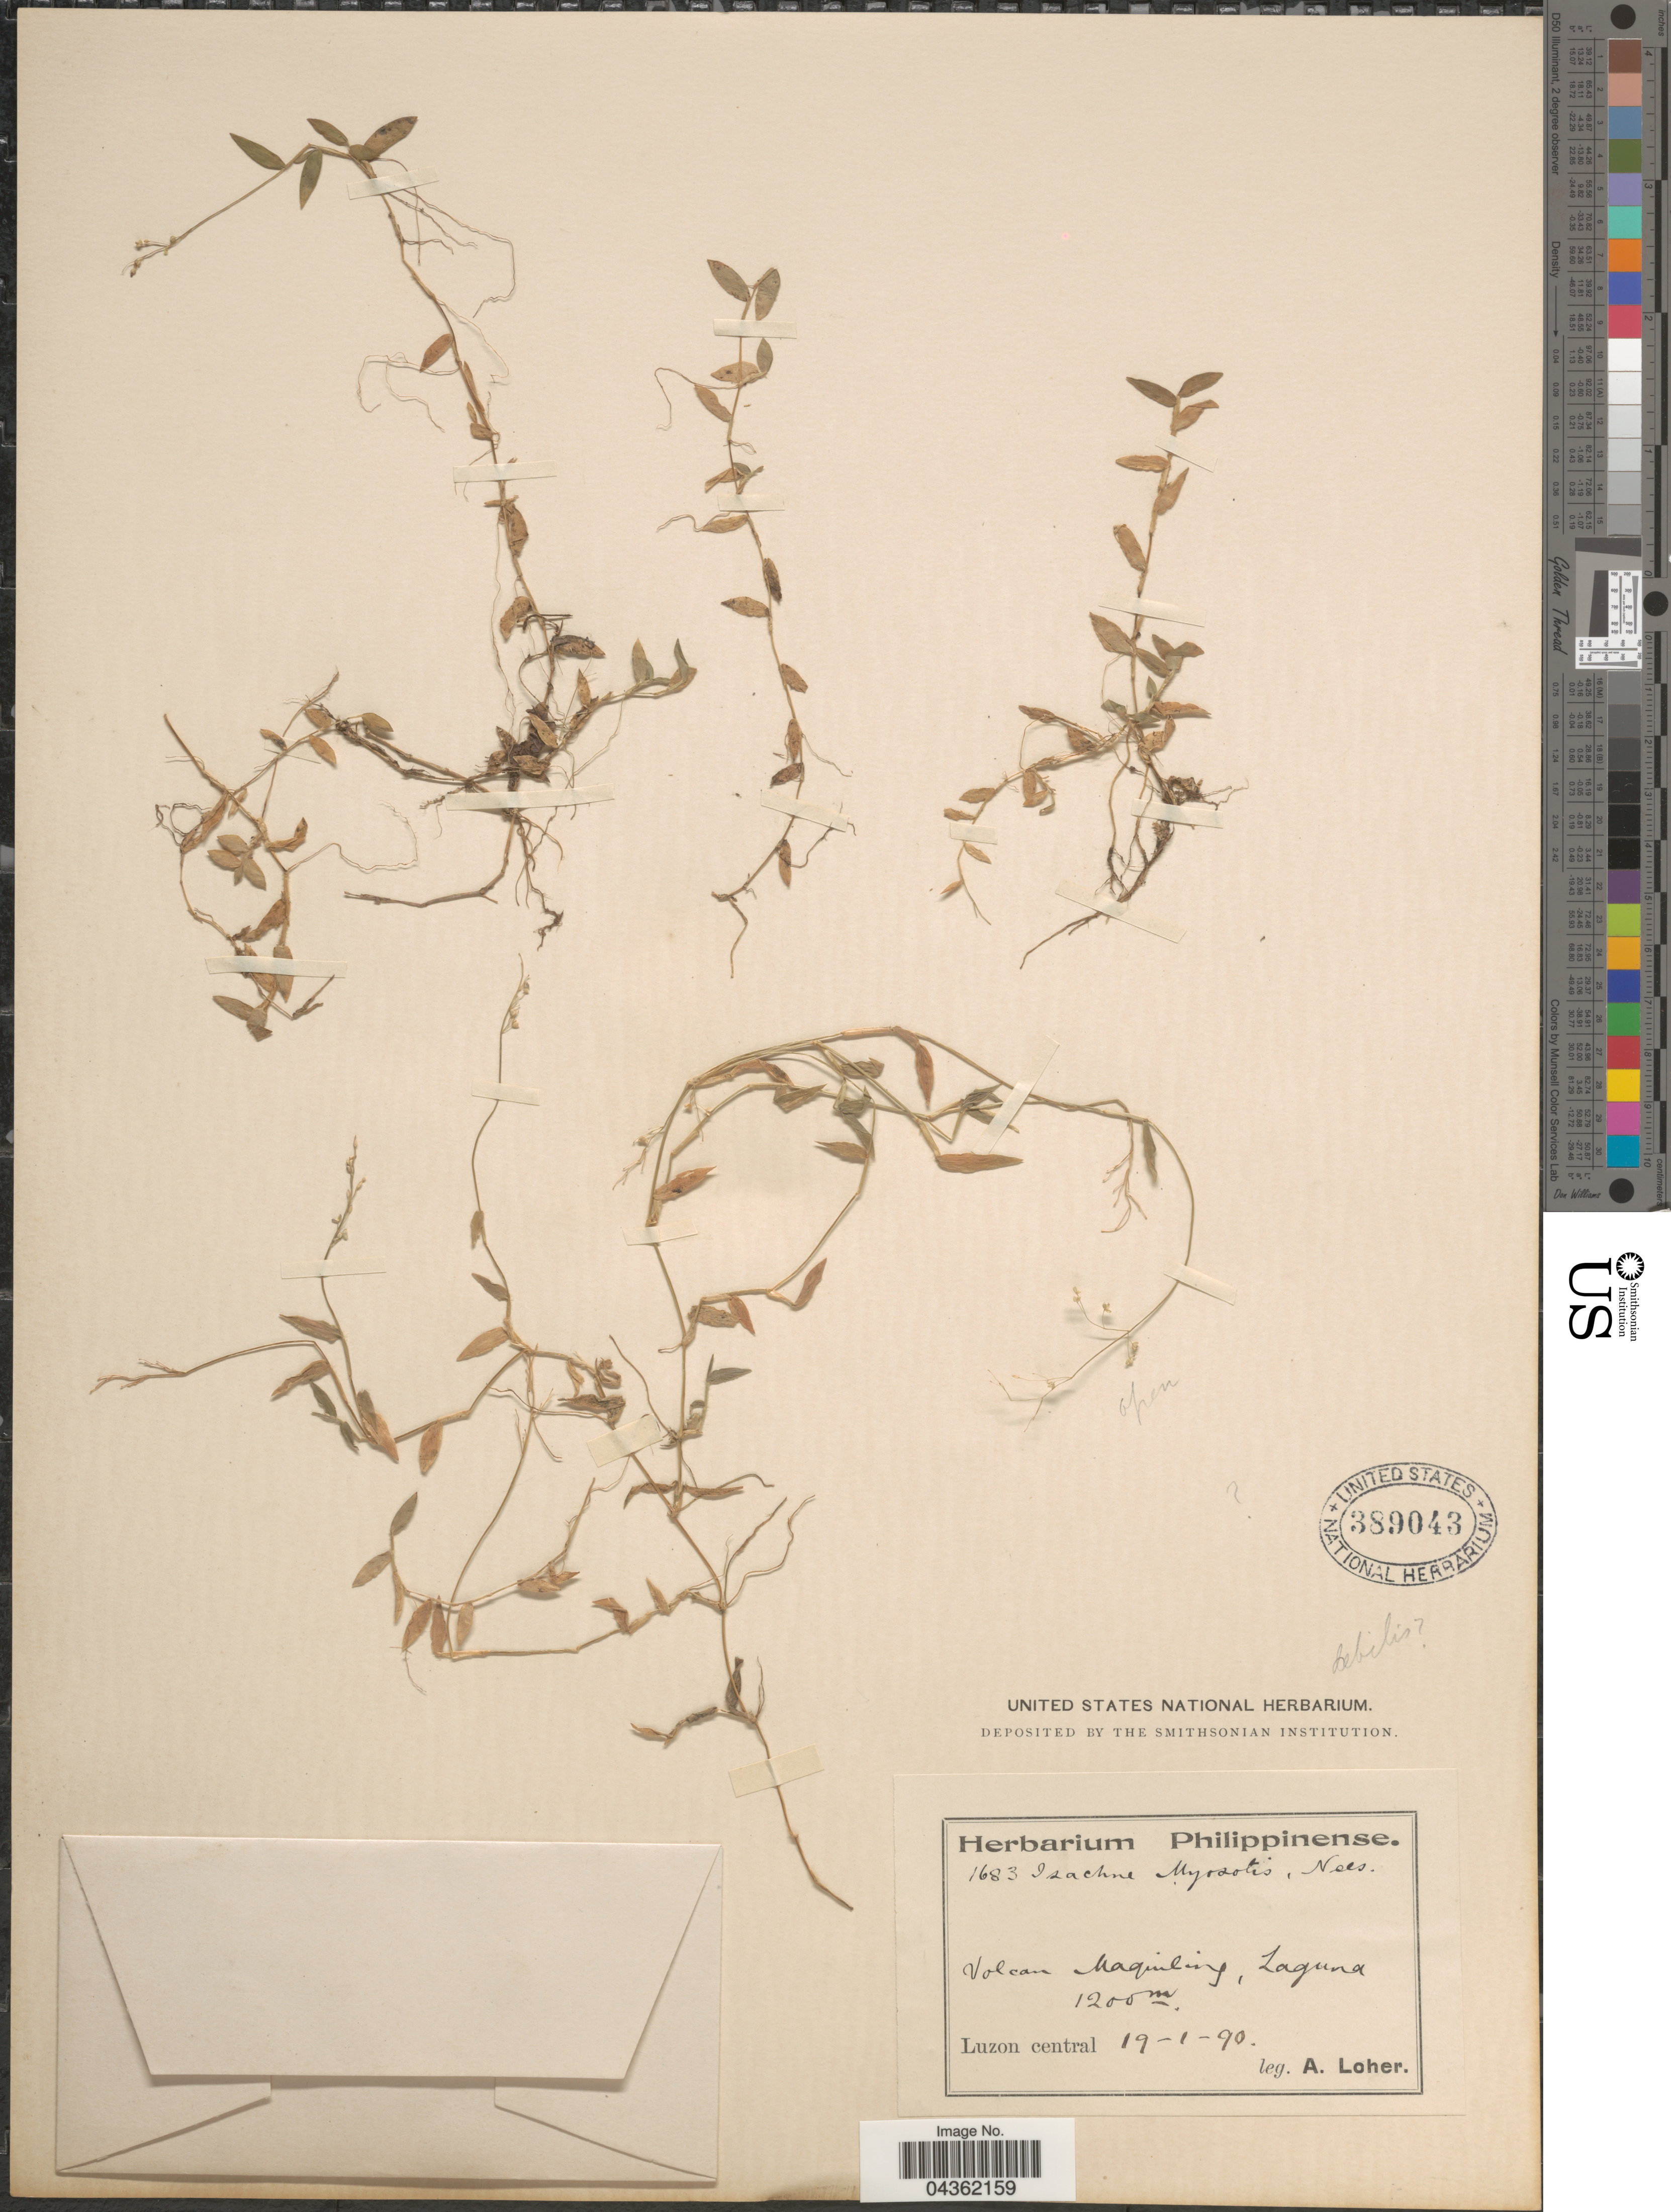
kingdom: Plantae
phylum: Tracheophyta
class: Liliopsida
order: Poales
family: Poaceae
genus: Isachne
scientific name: Isachne myosotis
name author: Nees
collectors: A. Loher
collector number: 1683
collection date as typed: Transcribed d/m/y: 19/1/90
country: Philippines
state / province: Central Luzon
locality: Volcan Maquiling, Laguna. Luzon central.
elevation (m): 1200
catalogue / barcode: US 389043